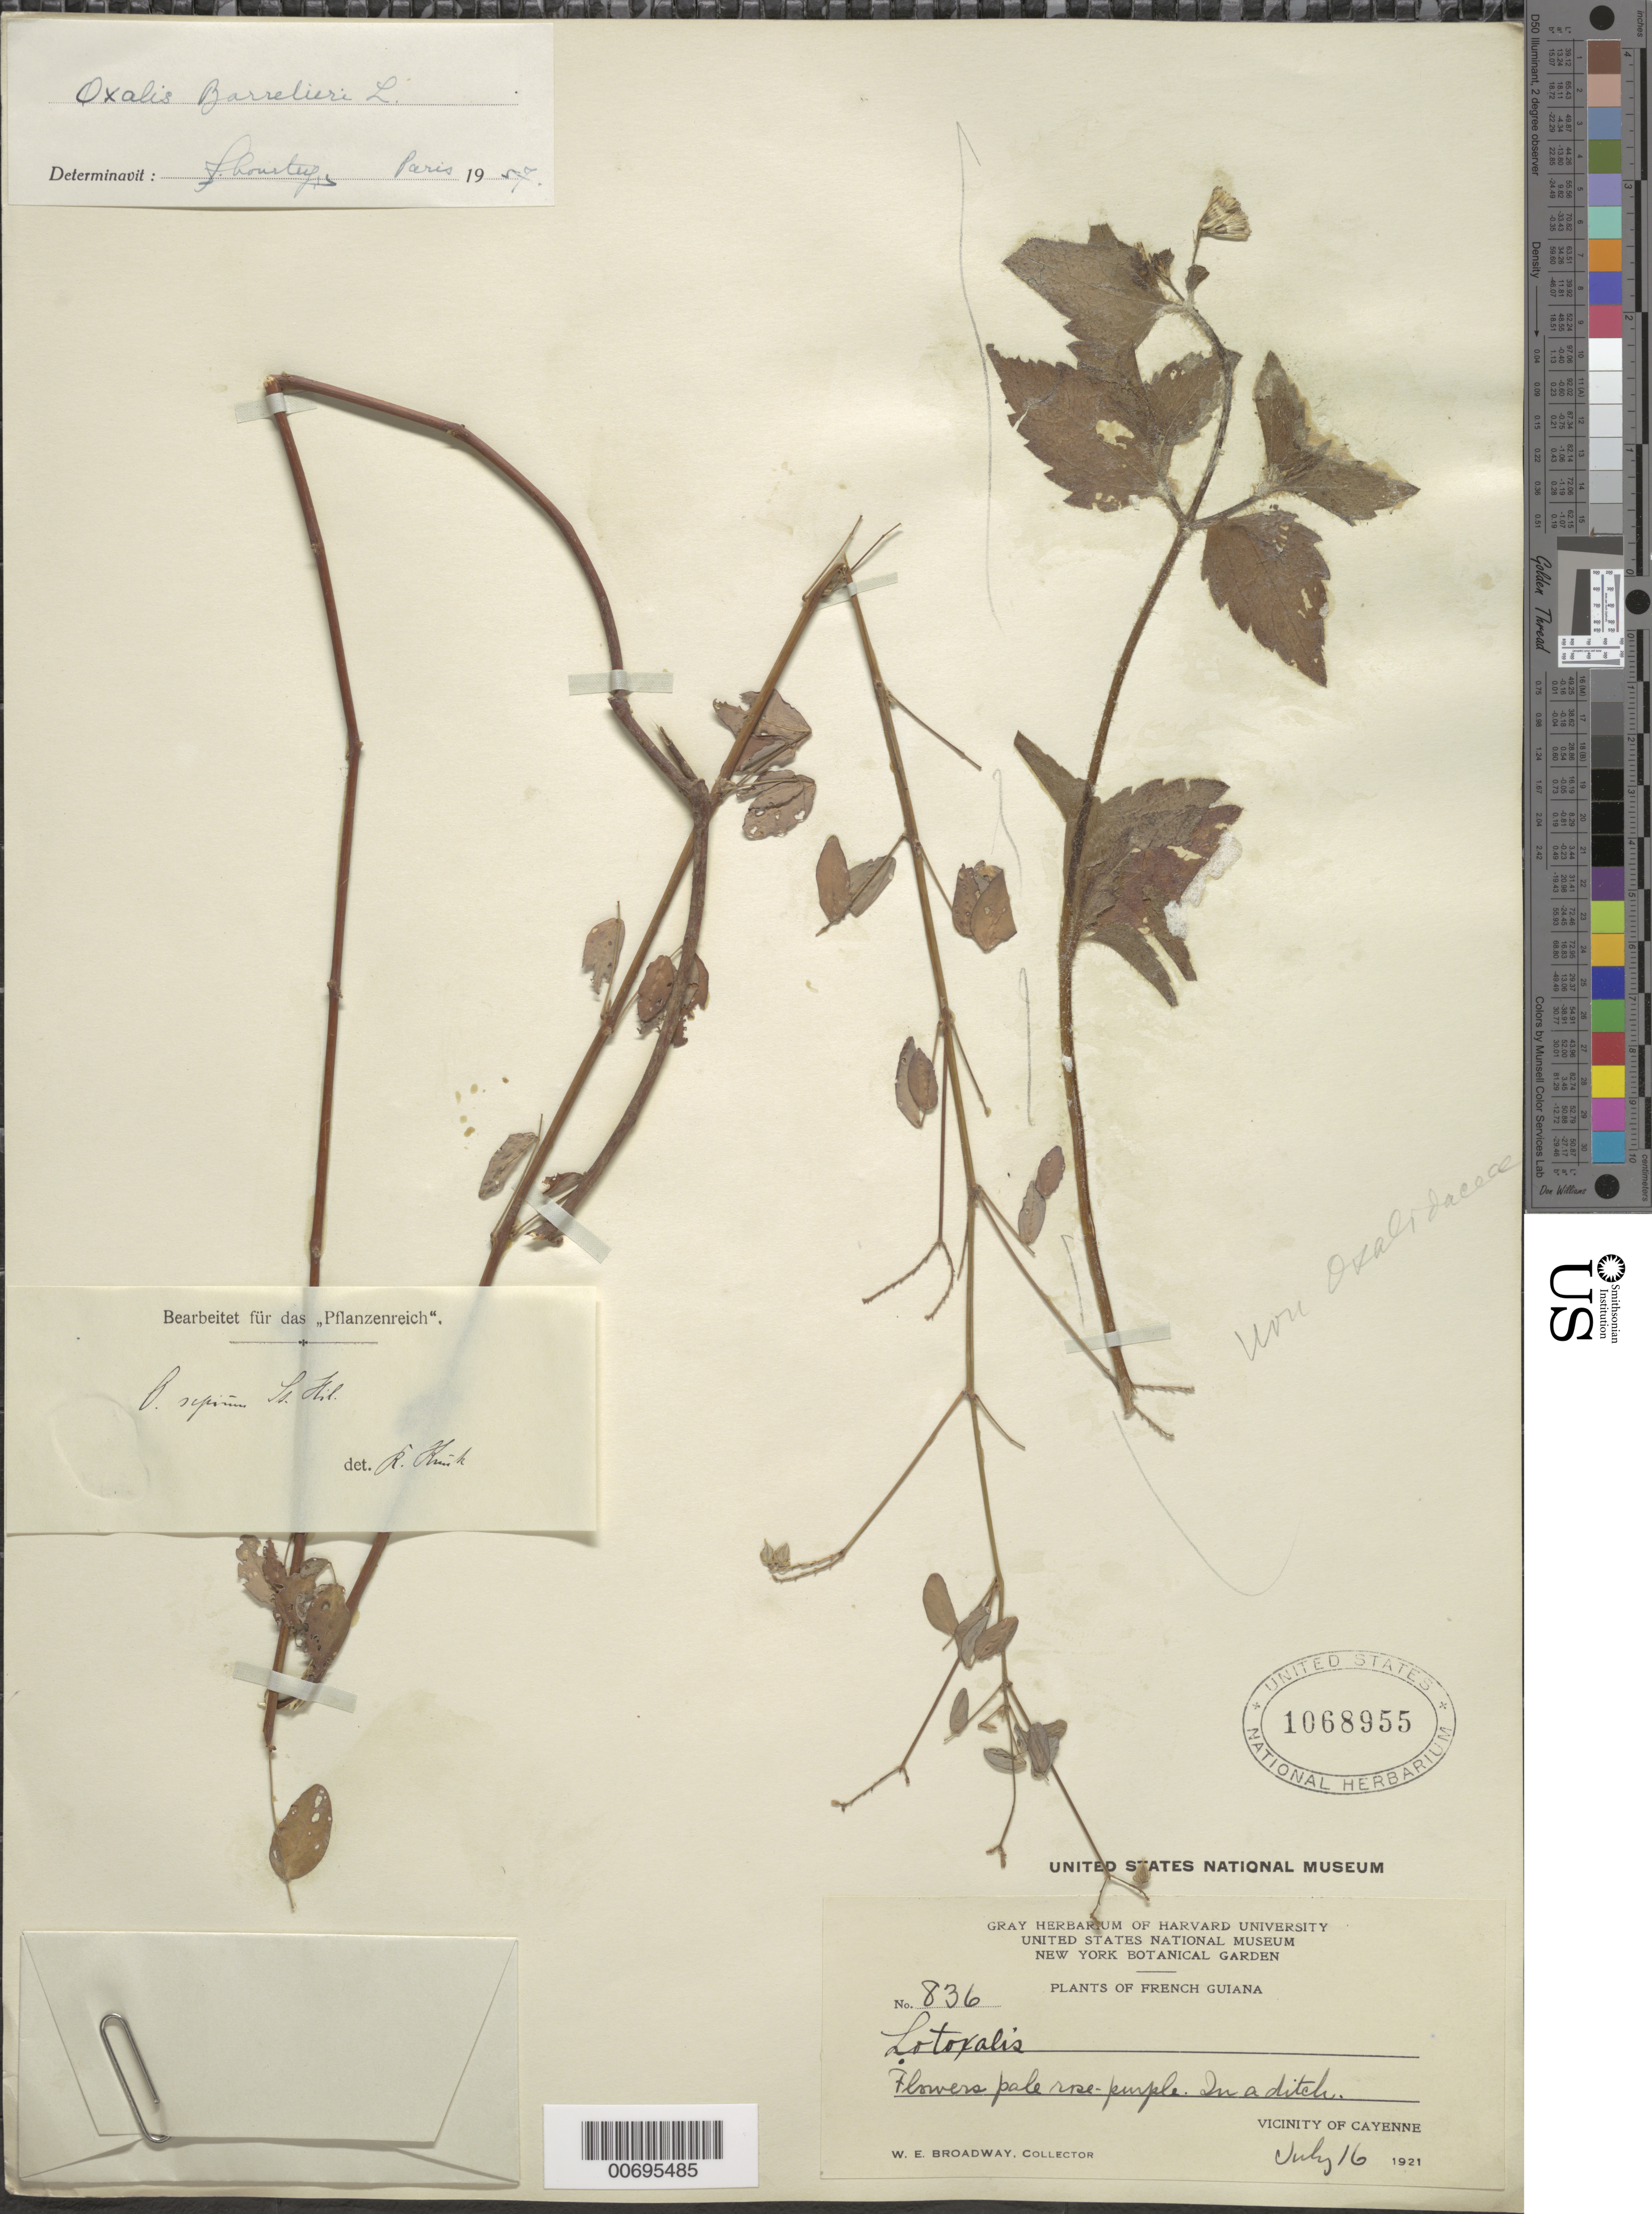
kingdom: Plantae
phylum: Tracheophyta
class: Magnoliopsida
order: Oxalidales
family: Oxalidaceae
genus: Oxalis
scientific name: Oxalis barrelieri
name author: L.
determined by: Lourteig, A.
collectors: W. E. Broadway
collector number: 836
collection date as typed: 16-Jul-21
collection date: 1921-07-16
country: French Guiana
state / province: Cayenne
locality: Cayenne, vic.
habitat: In a ditch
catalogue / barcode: US 1068955